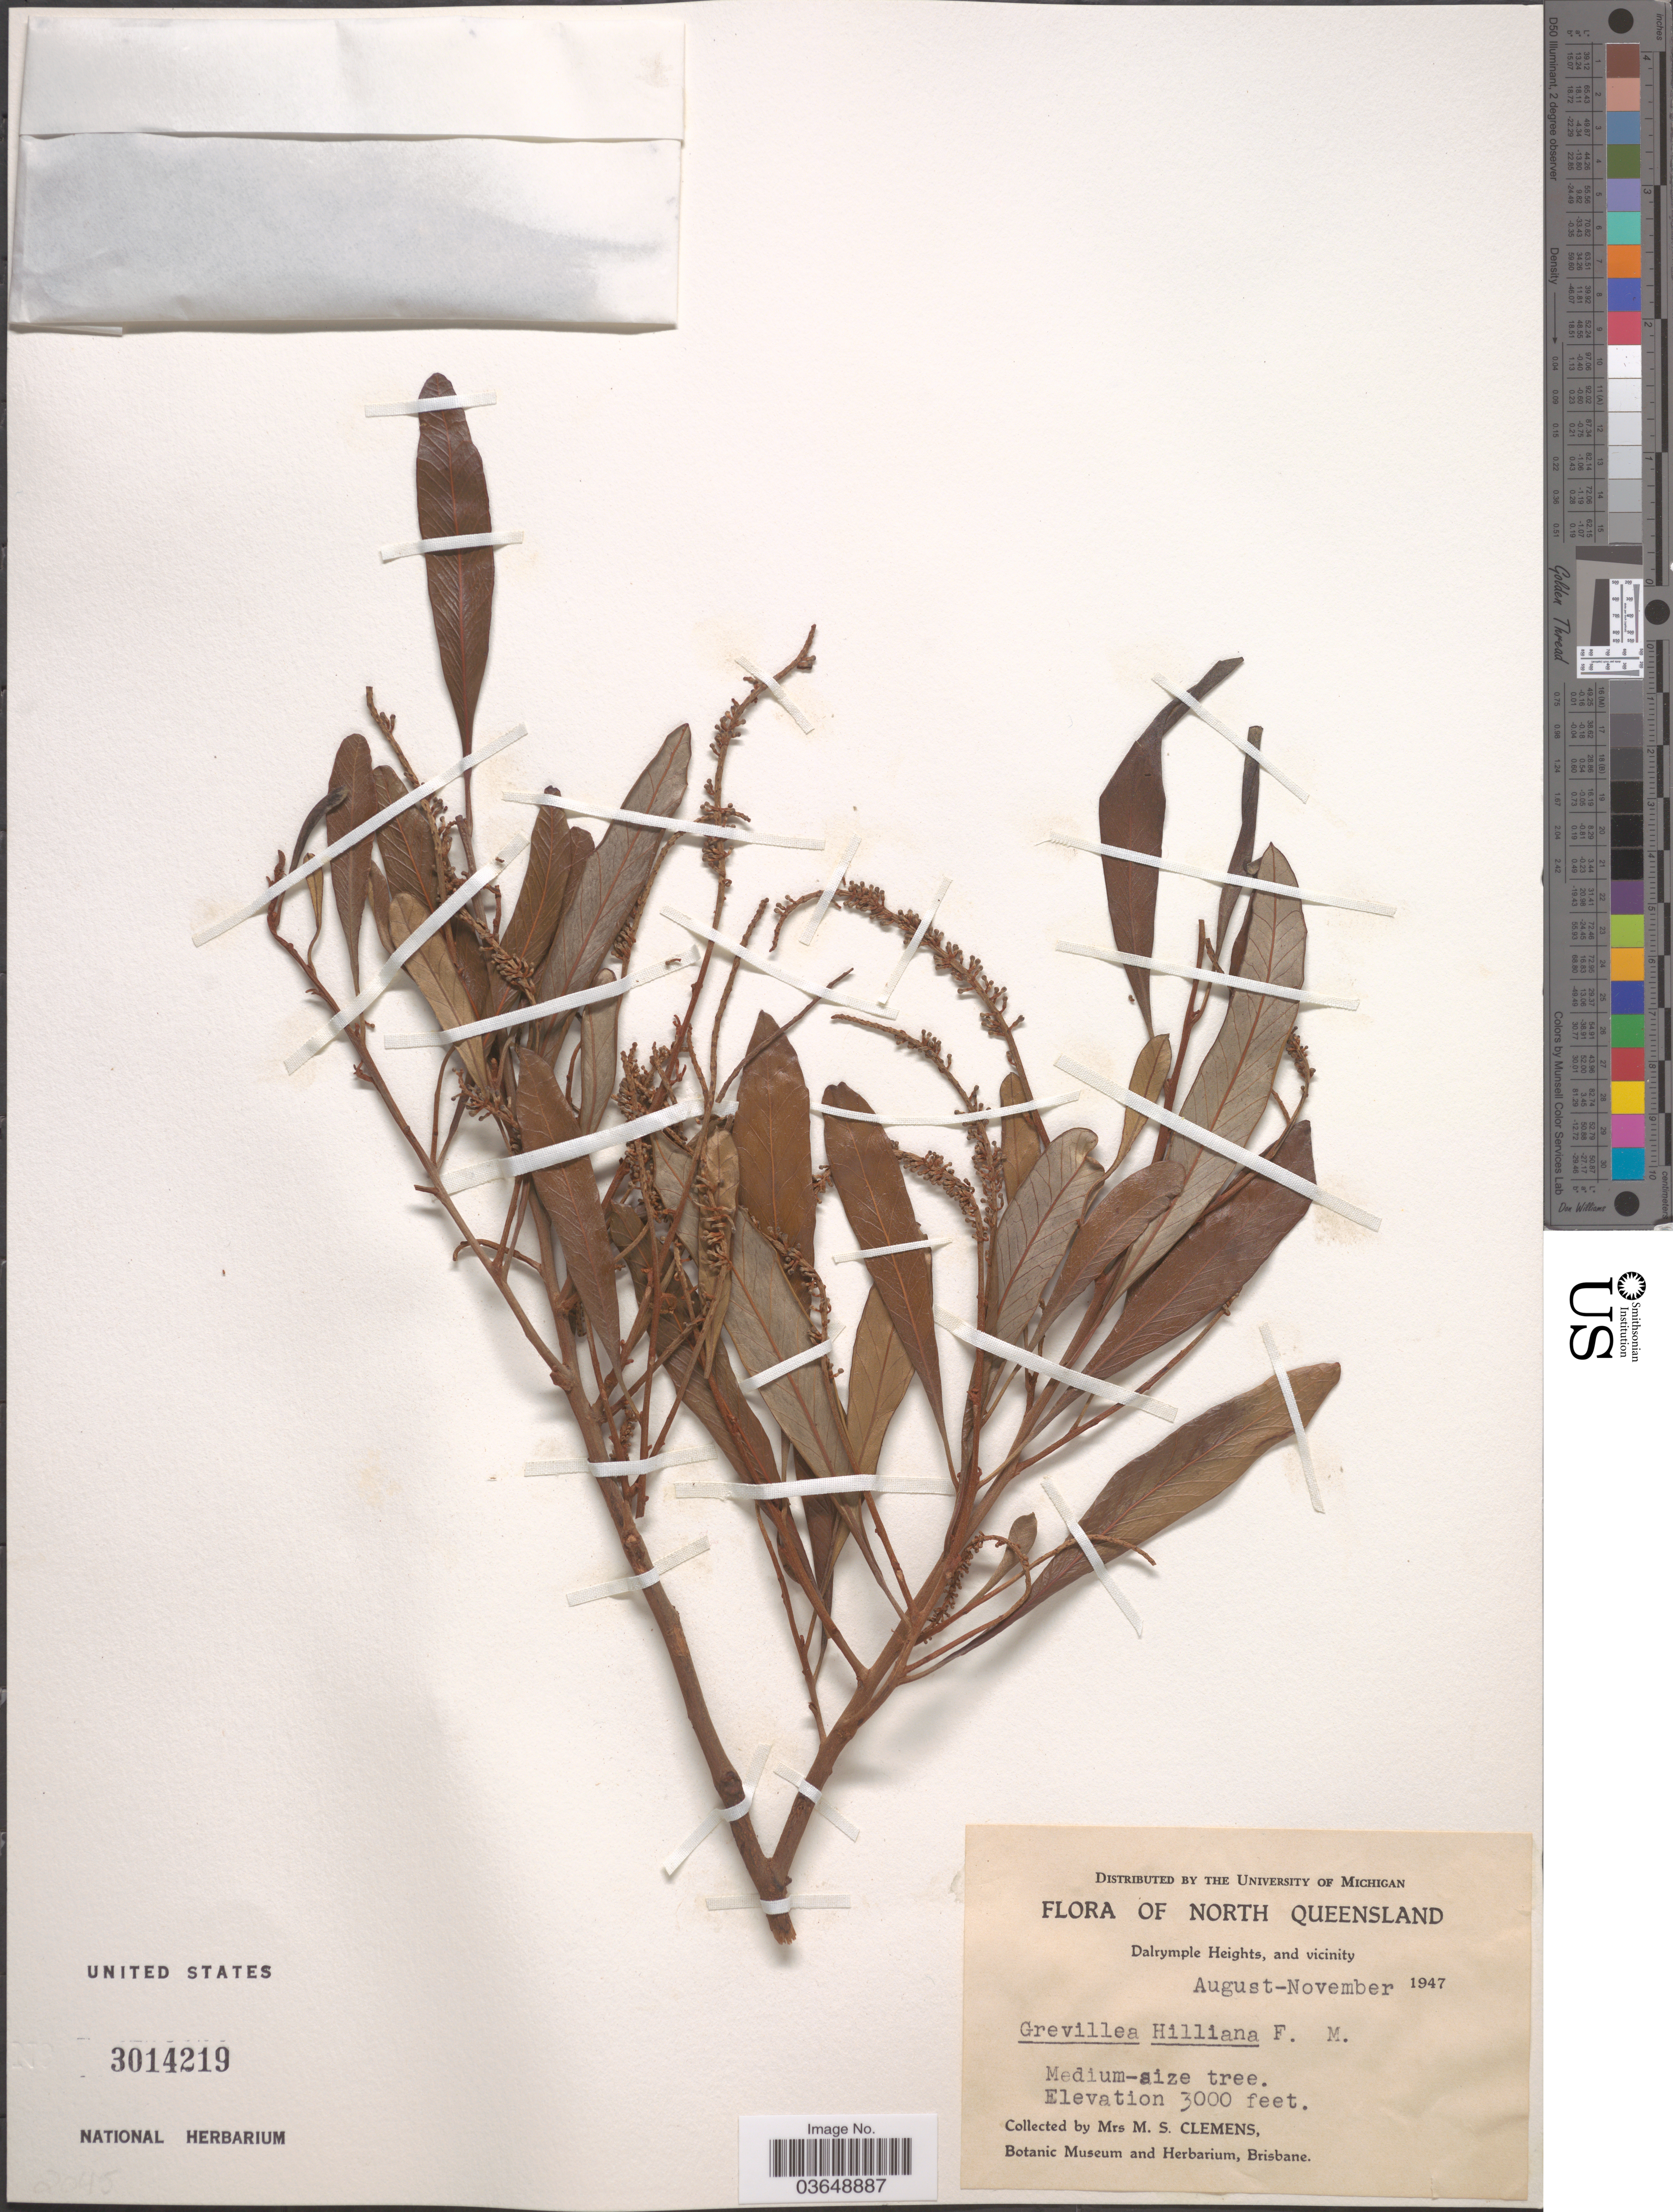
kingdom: Plantae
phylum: Tracheophyta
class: Magnoliopsida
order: Proteales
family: Proteaceae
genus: Grevillea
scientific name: Grevillea hilliana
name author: F. Muell.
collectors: M. S. Clemens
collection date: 1947-08/1947-11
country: Australia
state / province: Queensland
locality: North Queensland. Dalrymple Heights, and vicinity.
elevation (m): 914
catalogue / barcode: US 3014219